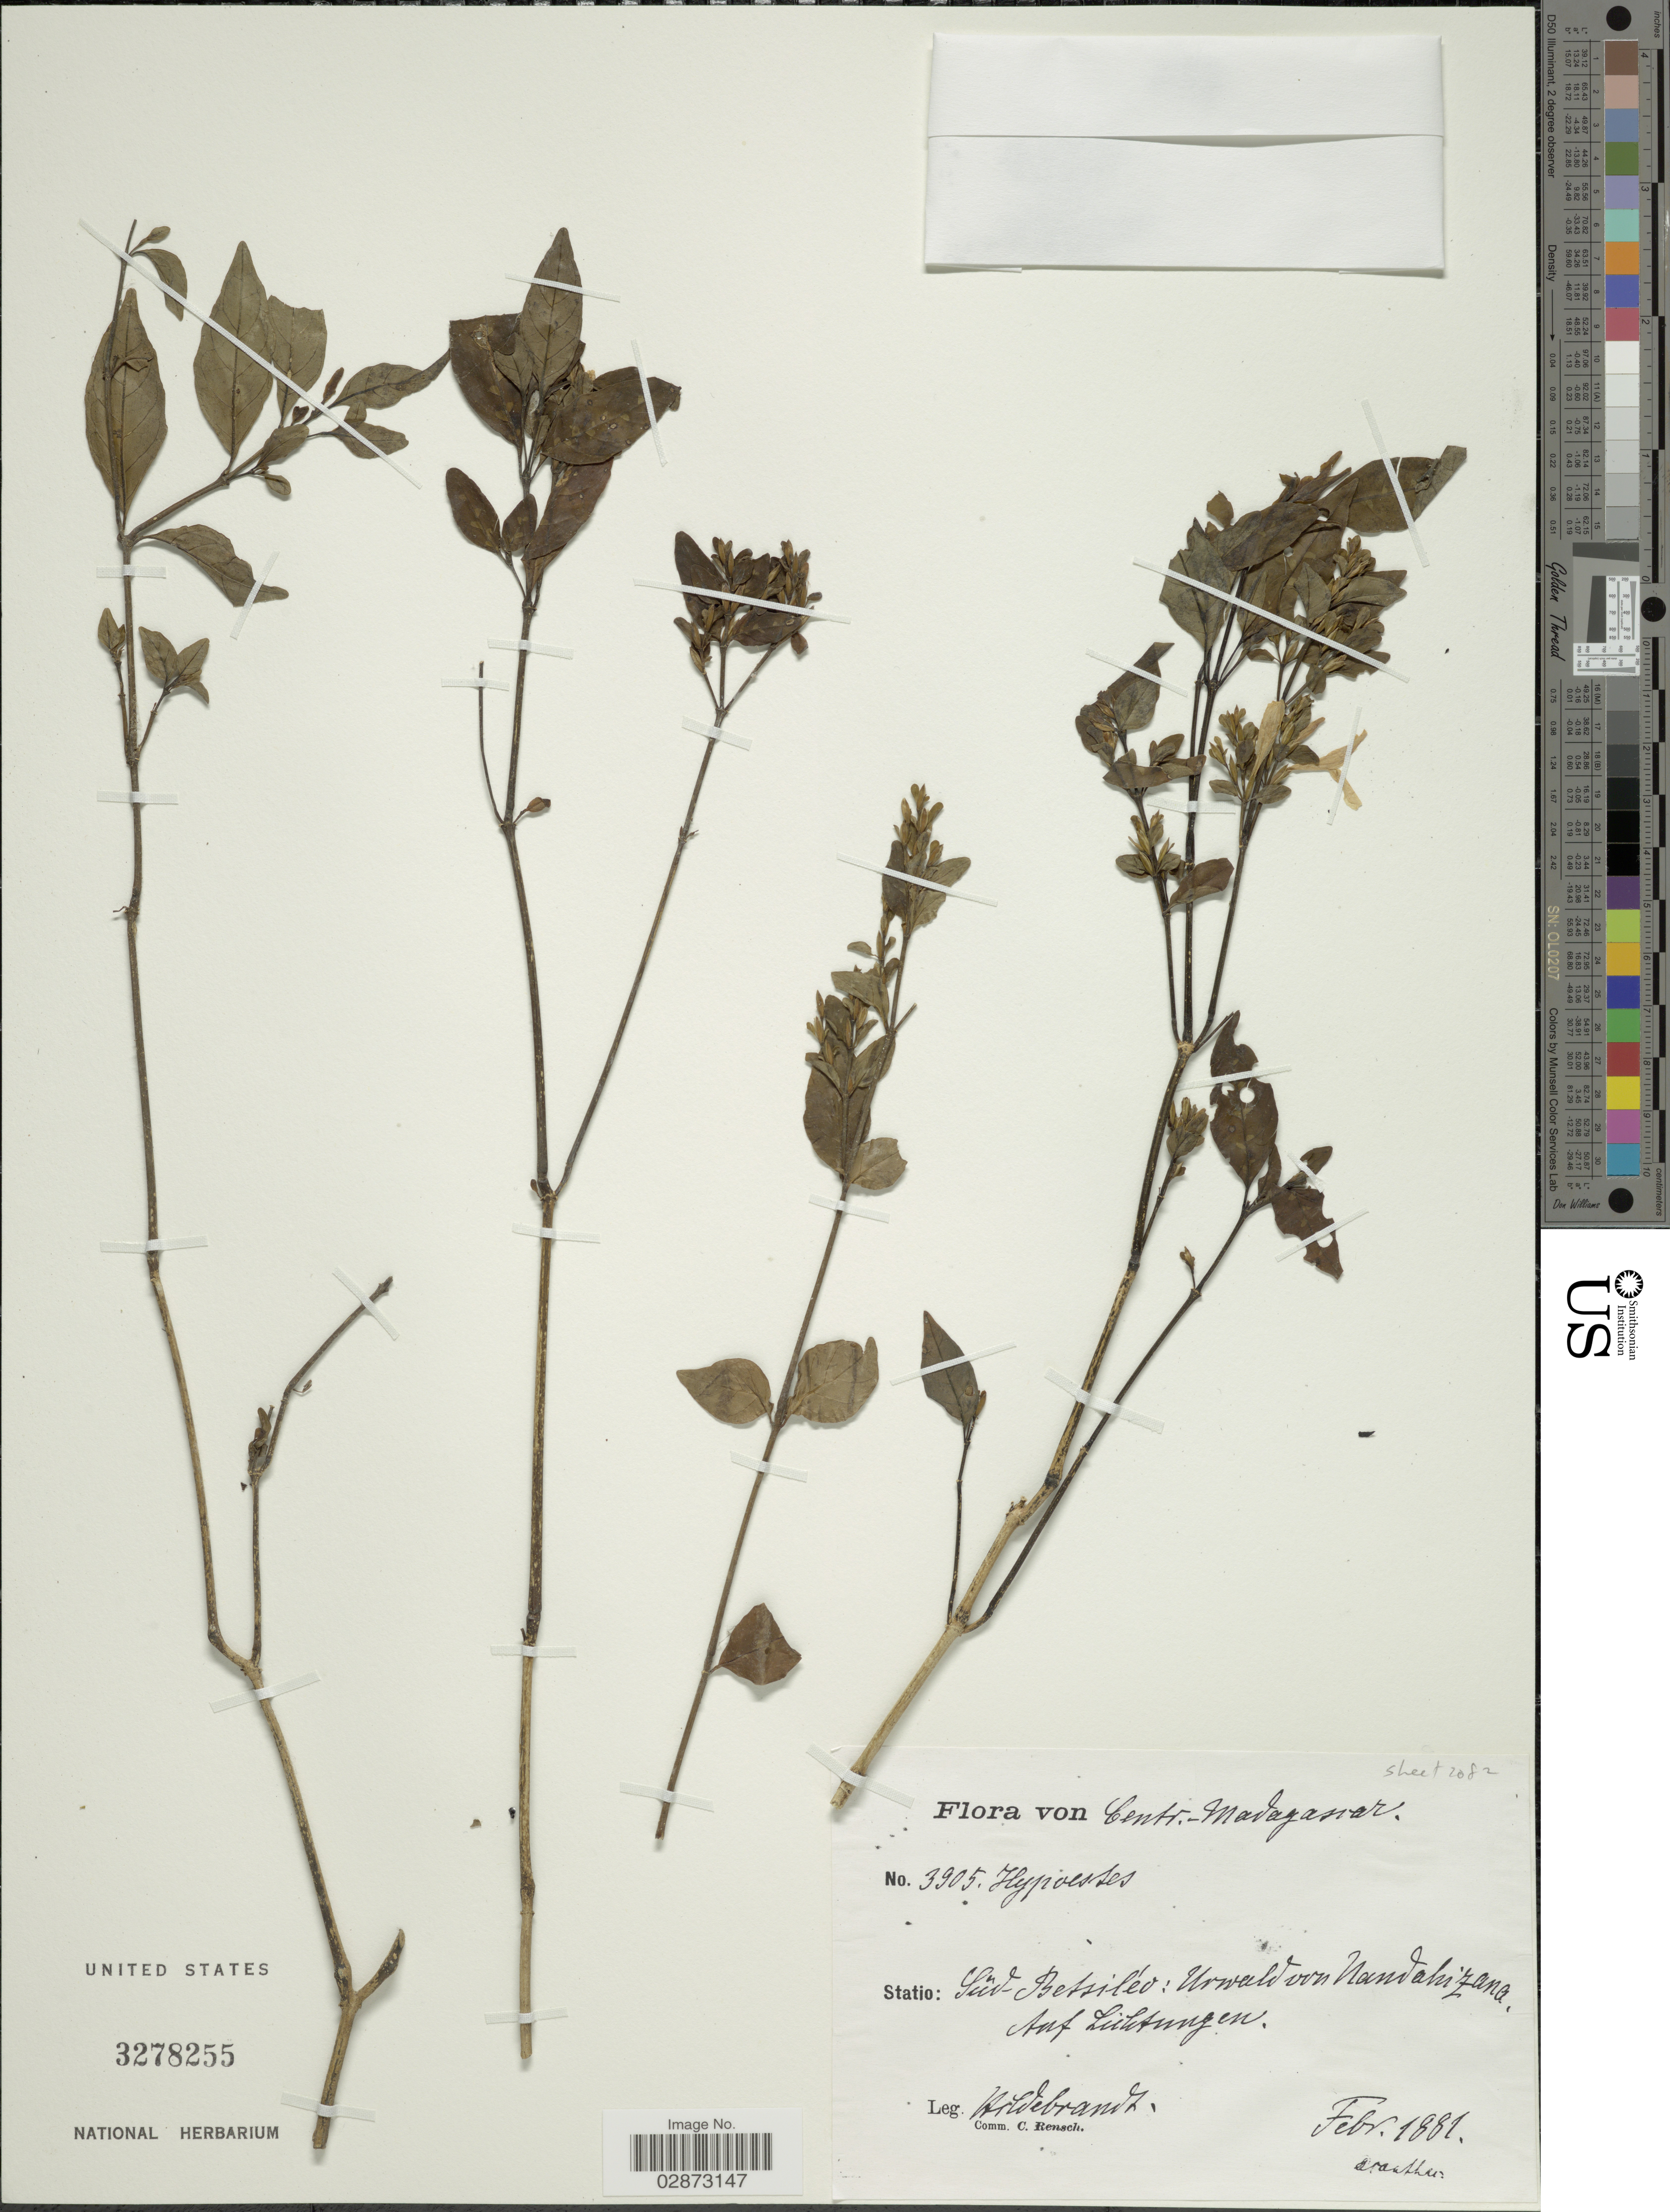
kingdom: Plantae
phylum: Tracheophyta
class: Magnoliopsida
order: Lamiales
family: Acanthaceae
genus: Hypoestes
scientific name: Hypoestes sp.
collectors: J. Hildebrandt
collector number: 3905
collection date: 1881-02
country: Madagascar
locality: Centr.-Madagascar. Statio: Süd-Betsiléo; Urwald von Nandahizana. Auf Lichtungen.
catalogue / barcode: US 3278255